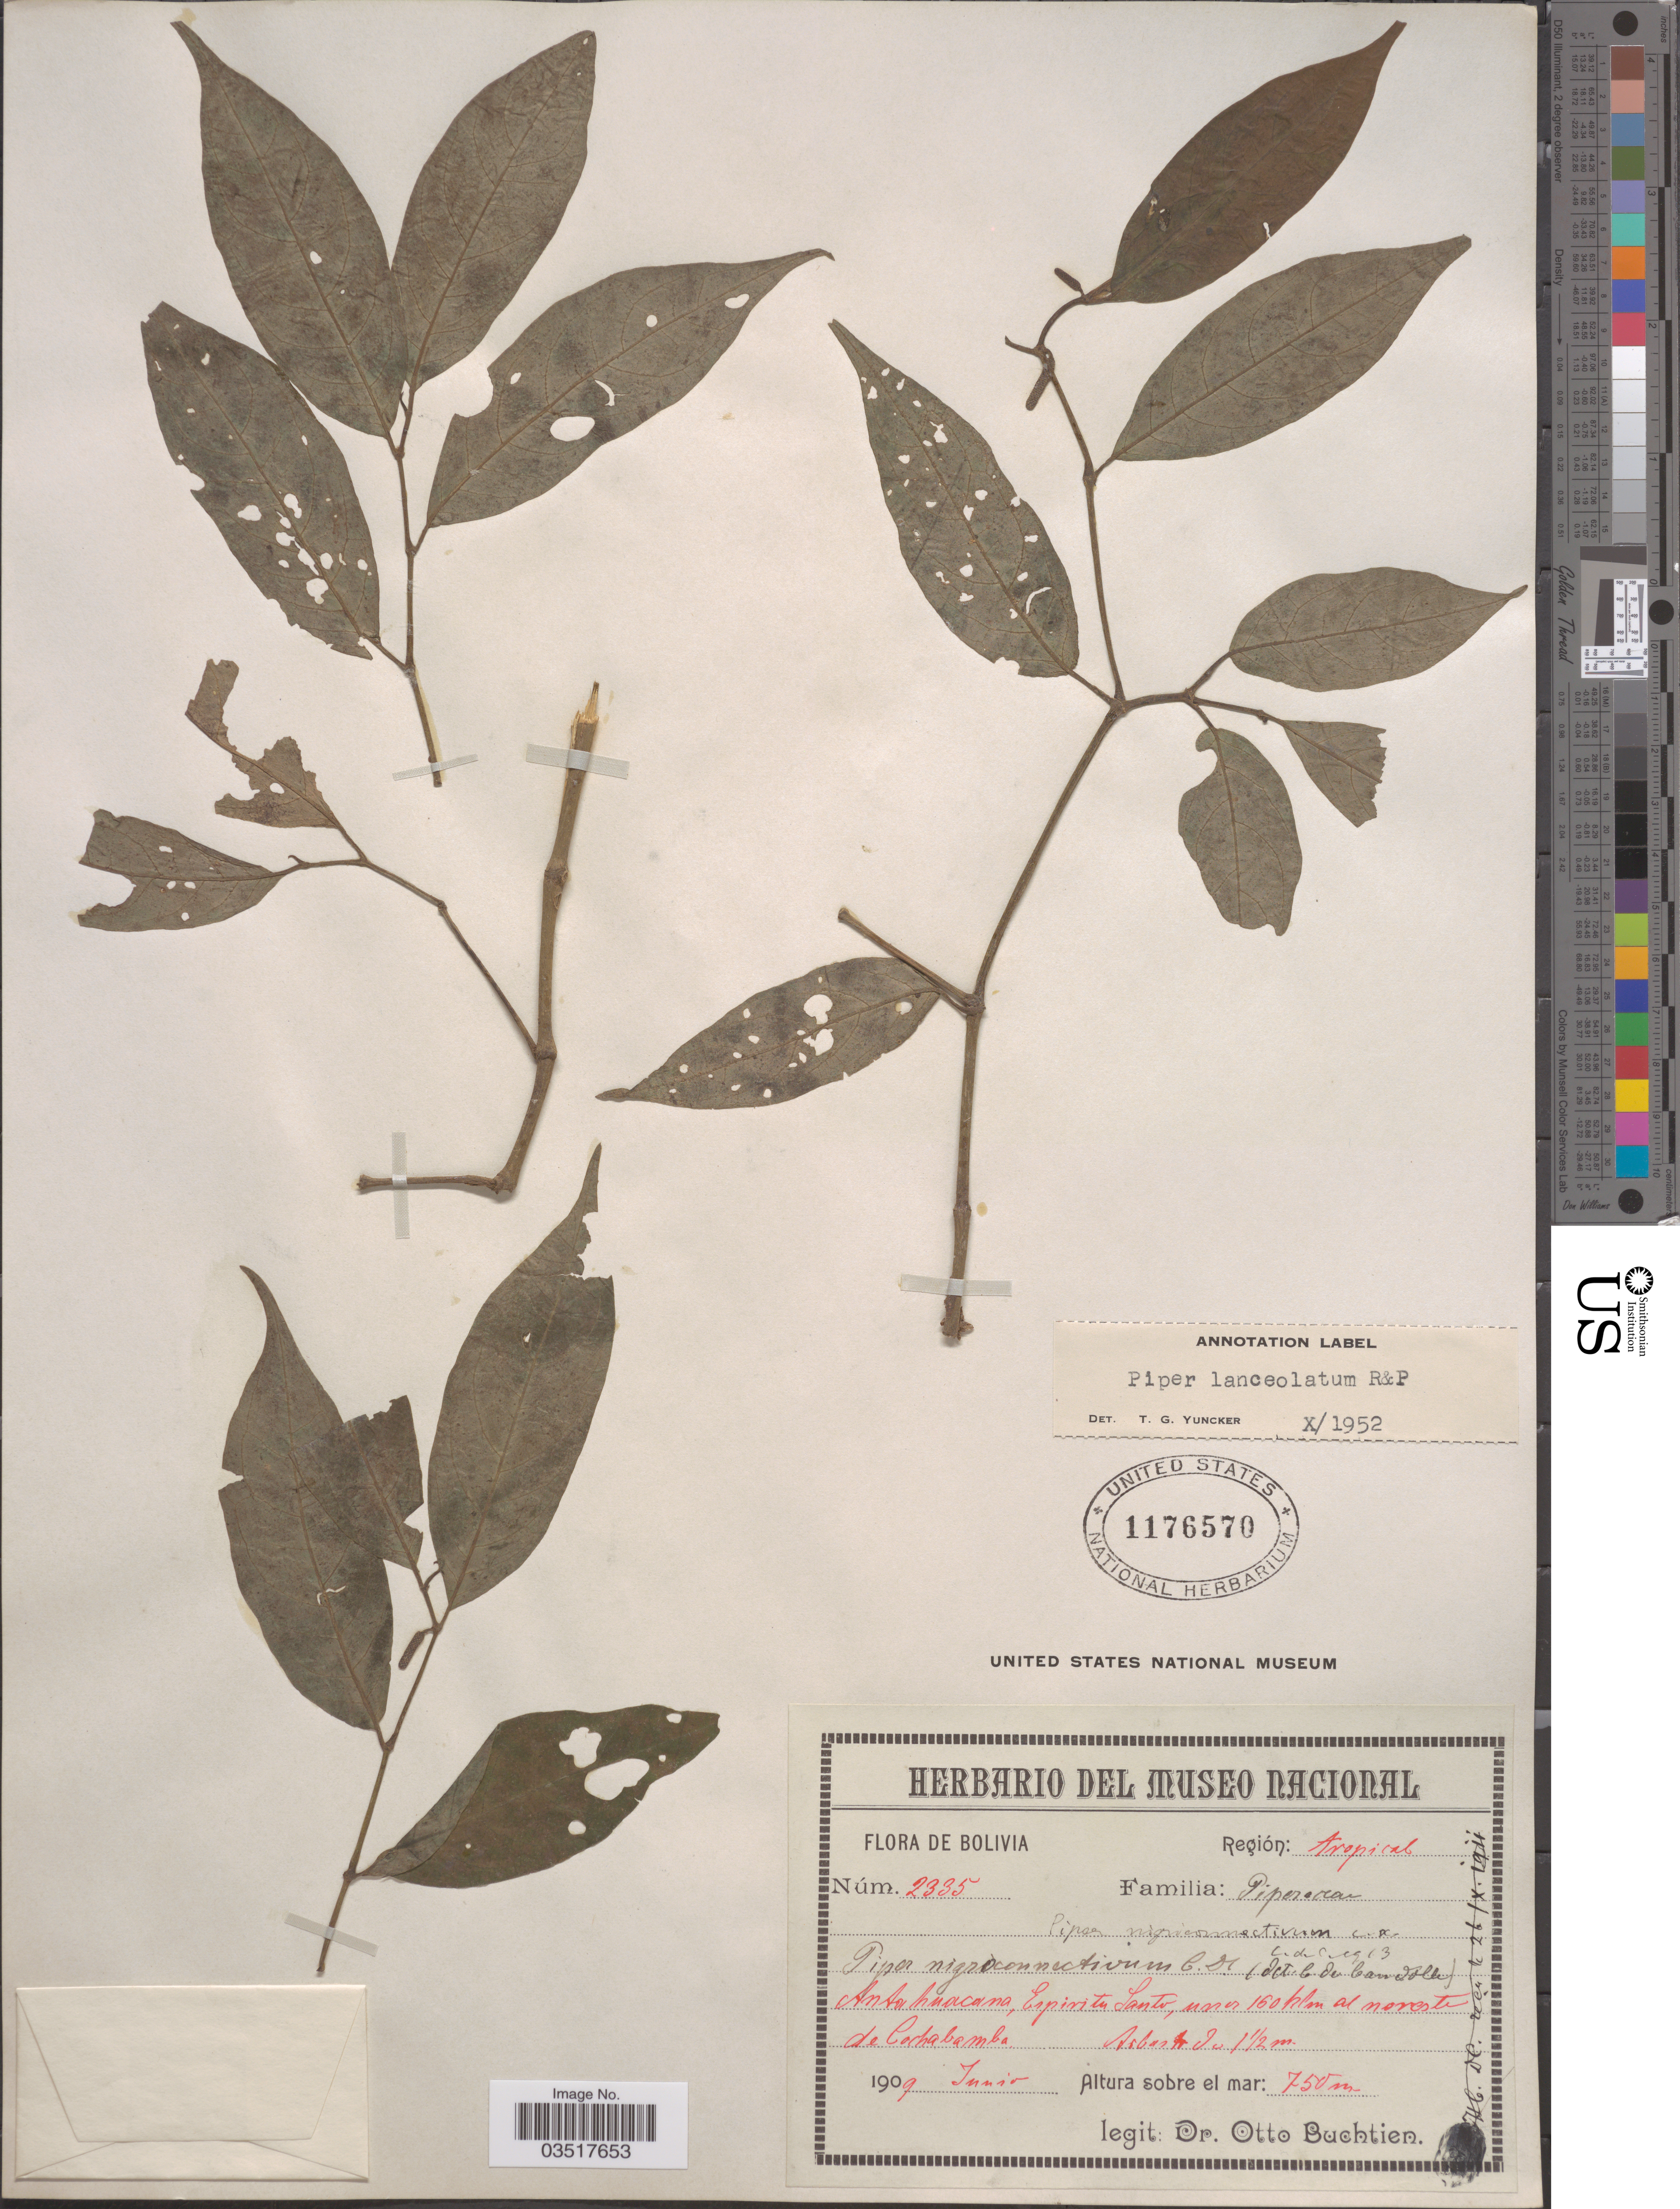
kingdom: Plantae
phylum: Tracheophyta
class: Magnoliopsida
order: Piperales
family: Piperaceae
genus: Piper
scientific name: Piper lanceolatum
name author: Ruiz & Pav.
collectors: O. Buchtien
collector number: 2335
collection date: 1909-06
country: Bolivia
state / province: Cochabamba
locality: Región: tropical. Antahuacana, Espiritu Santo, unos 160 klm at noreste de Cochabamba.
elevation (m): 750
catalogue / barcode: US 1176570